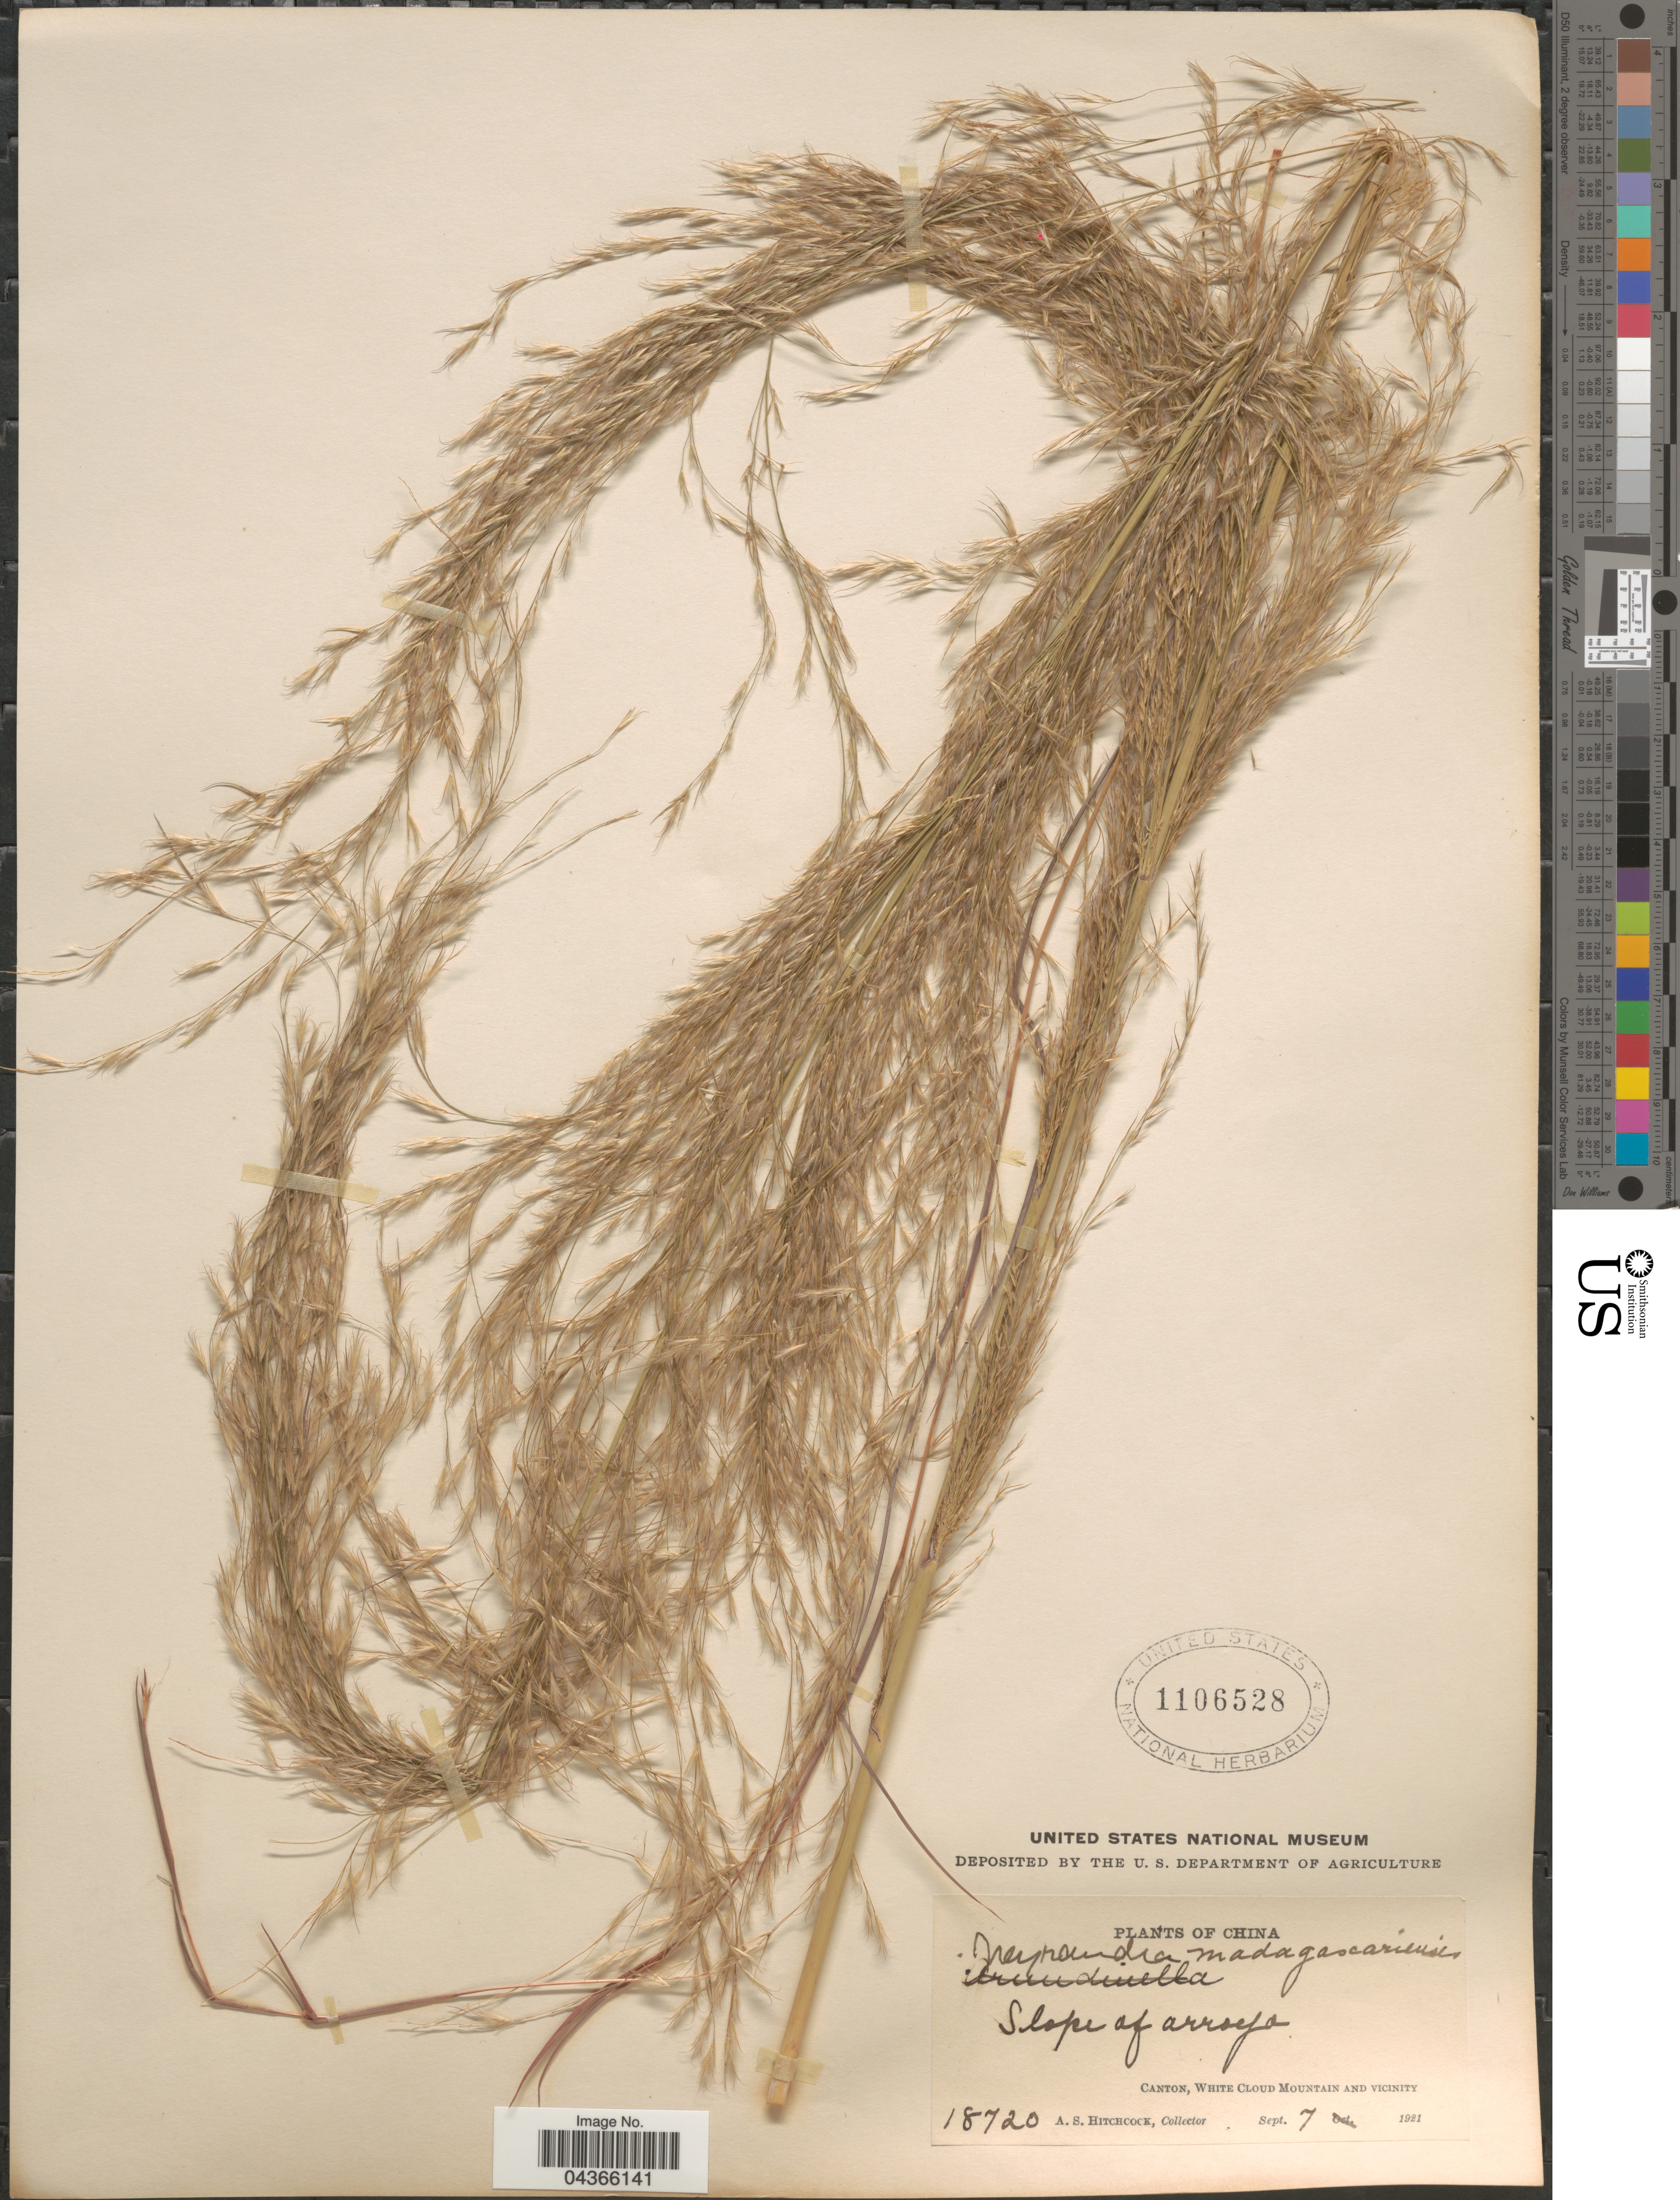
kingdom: Plantae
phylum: Tracheophyta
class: Liliopsida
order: Poales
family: Poaceae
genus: Neyraudia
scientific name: Neyraudia arundinacea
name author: (L.) Henr.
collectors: A. S. Hitchcock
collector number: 18720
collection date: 1921-09-07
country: China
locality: Slope of arroyo. Canton, White Cloud Mountain and vicinity.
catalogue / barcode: US 1106528